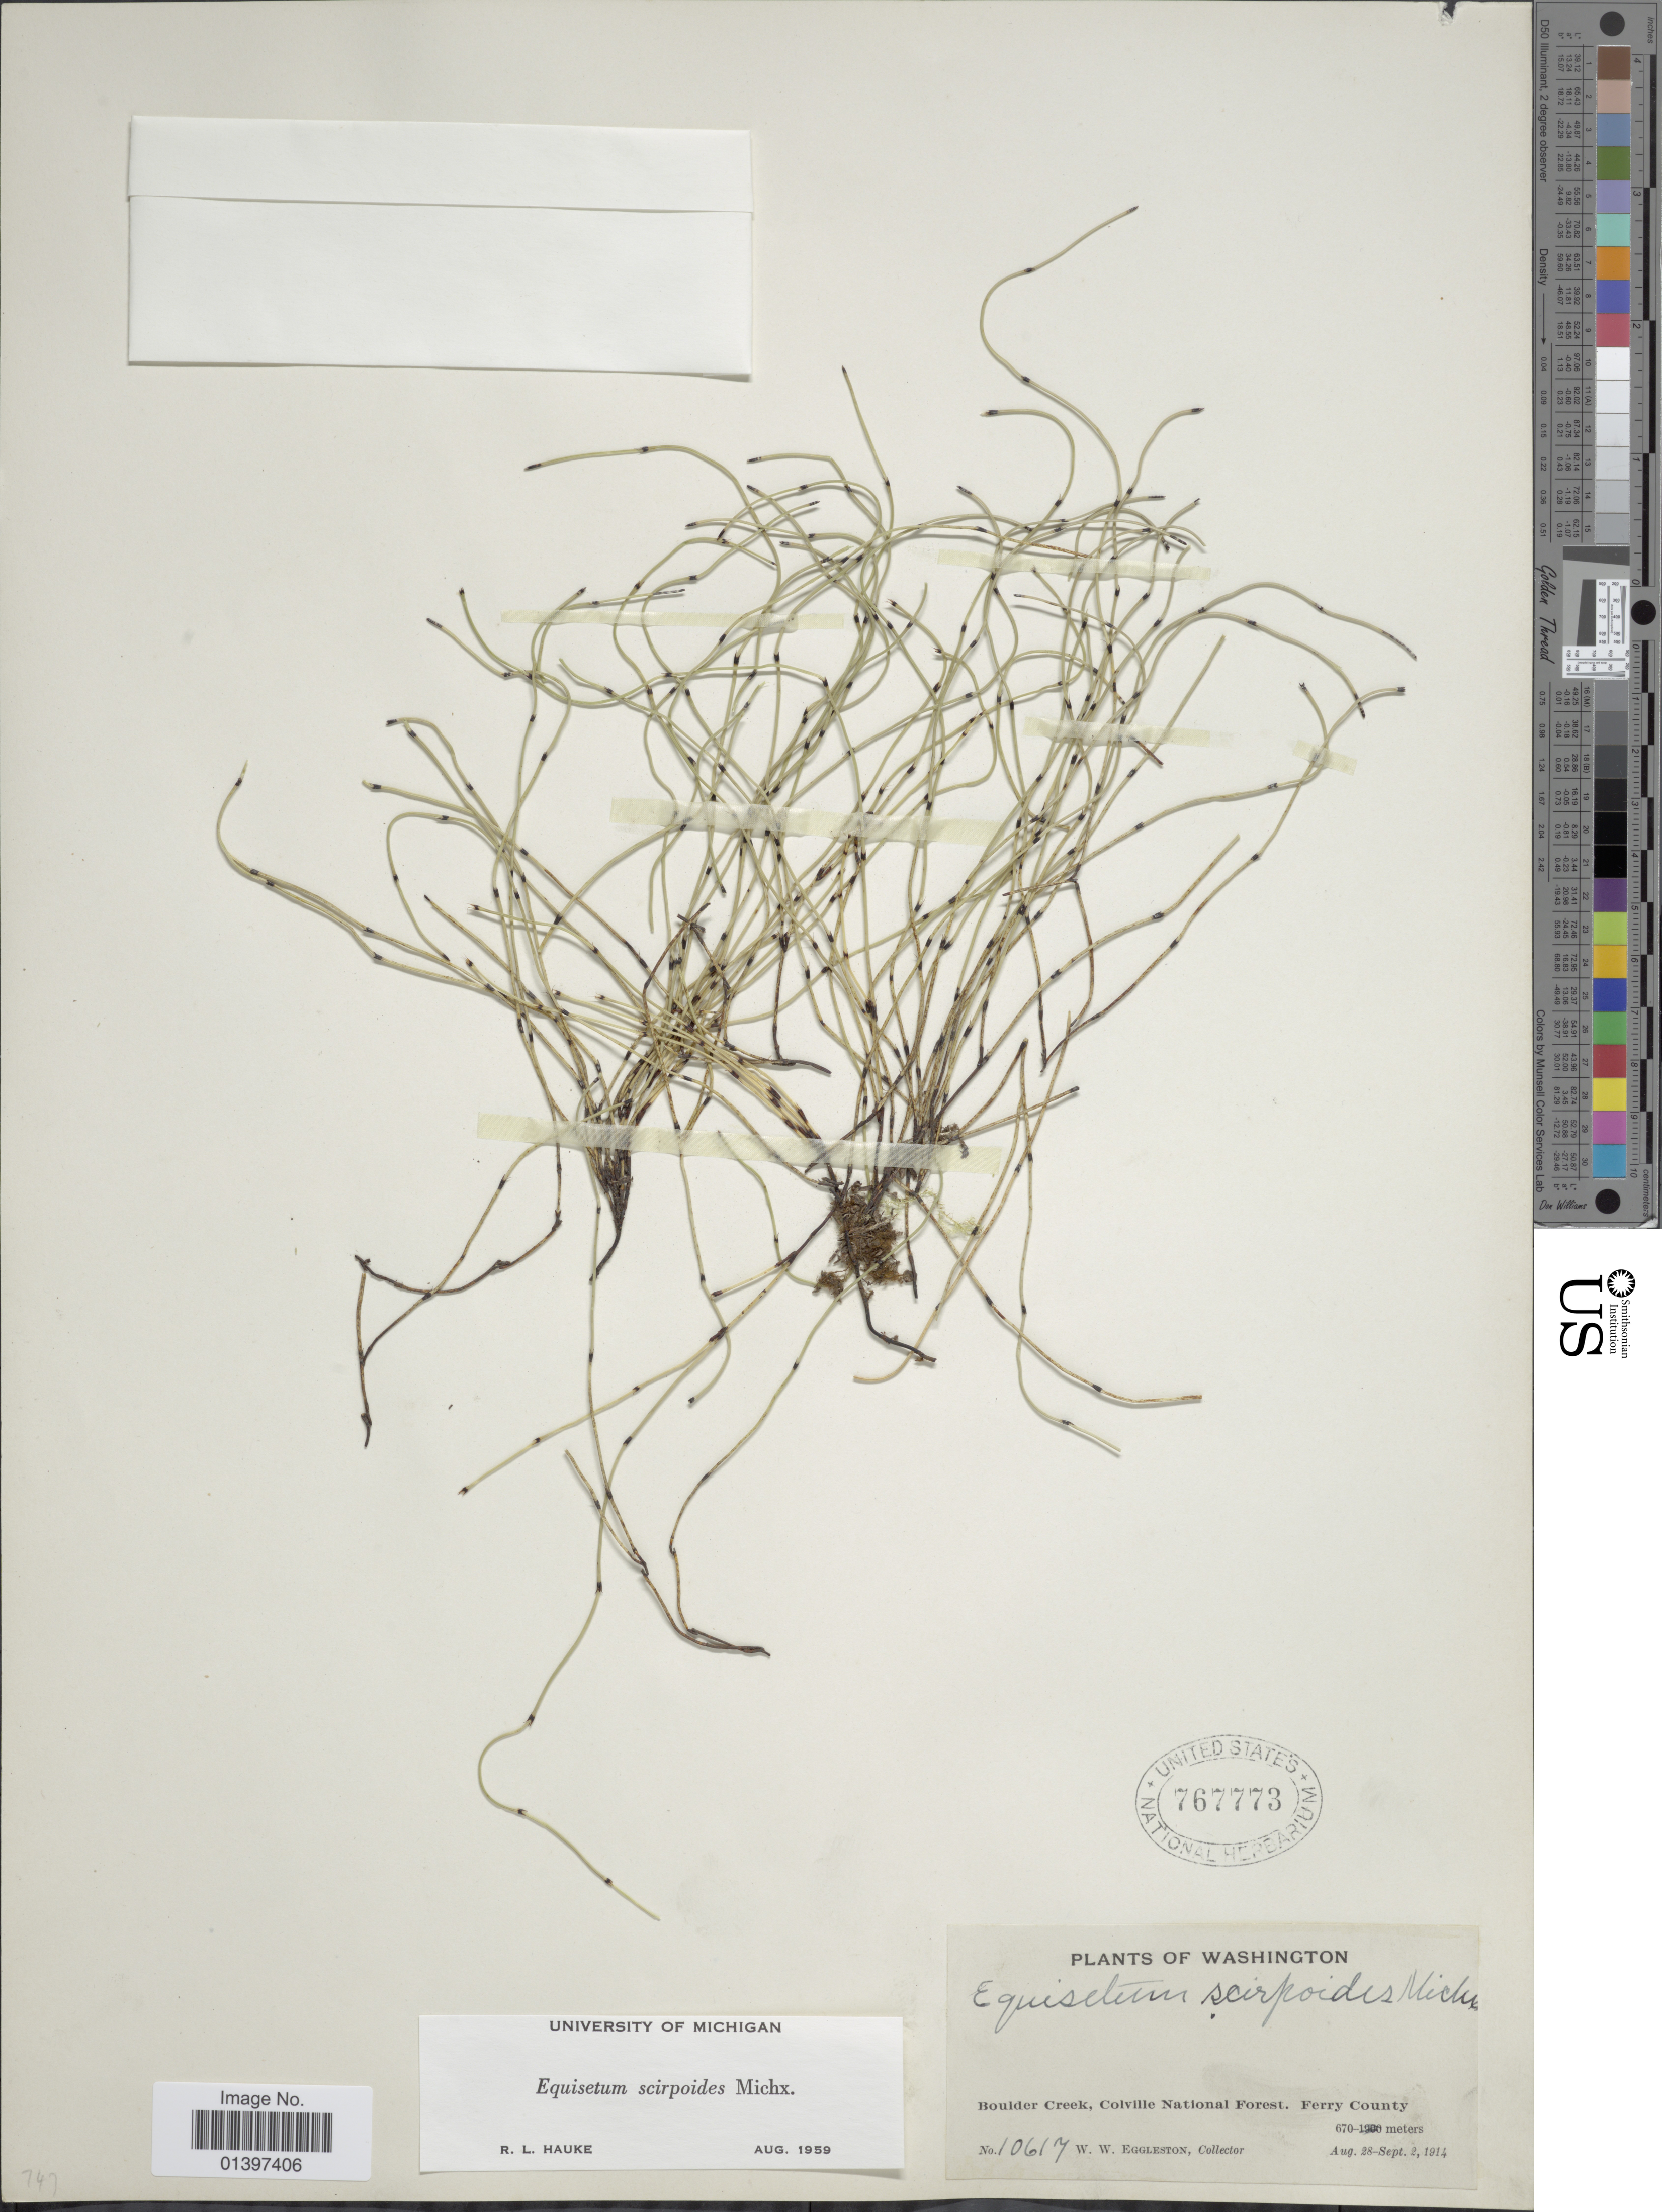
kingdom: Plantae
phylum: Tracheophyta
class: Polypodiopsida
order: Equisetales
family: Equisetaceae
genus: Equisetum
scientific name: Equisetum scirpoides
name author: Michx.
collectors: W. W. Eggleston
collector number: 10617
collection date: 1914-08-28/1914-09-02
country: United States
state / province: Washington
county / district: Ferry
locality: Boulder Creek, Colville National Forest, Ferry County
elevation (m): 670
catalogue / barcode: US 767773